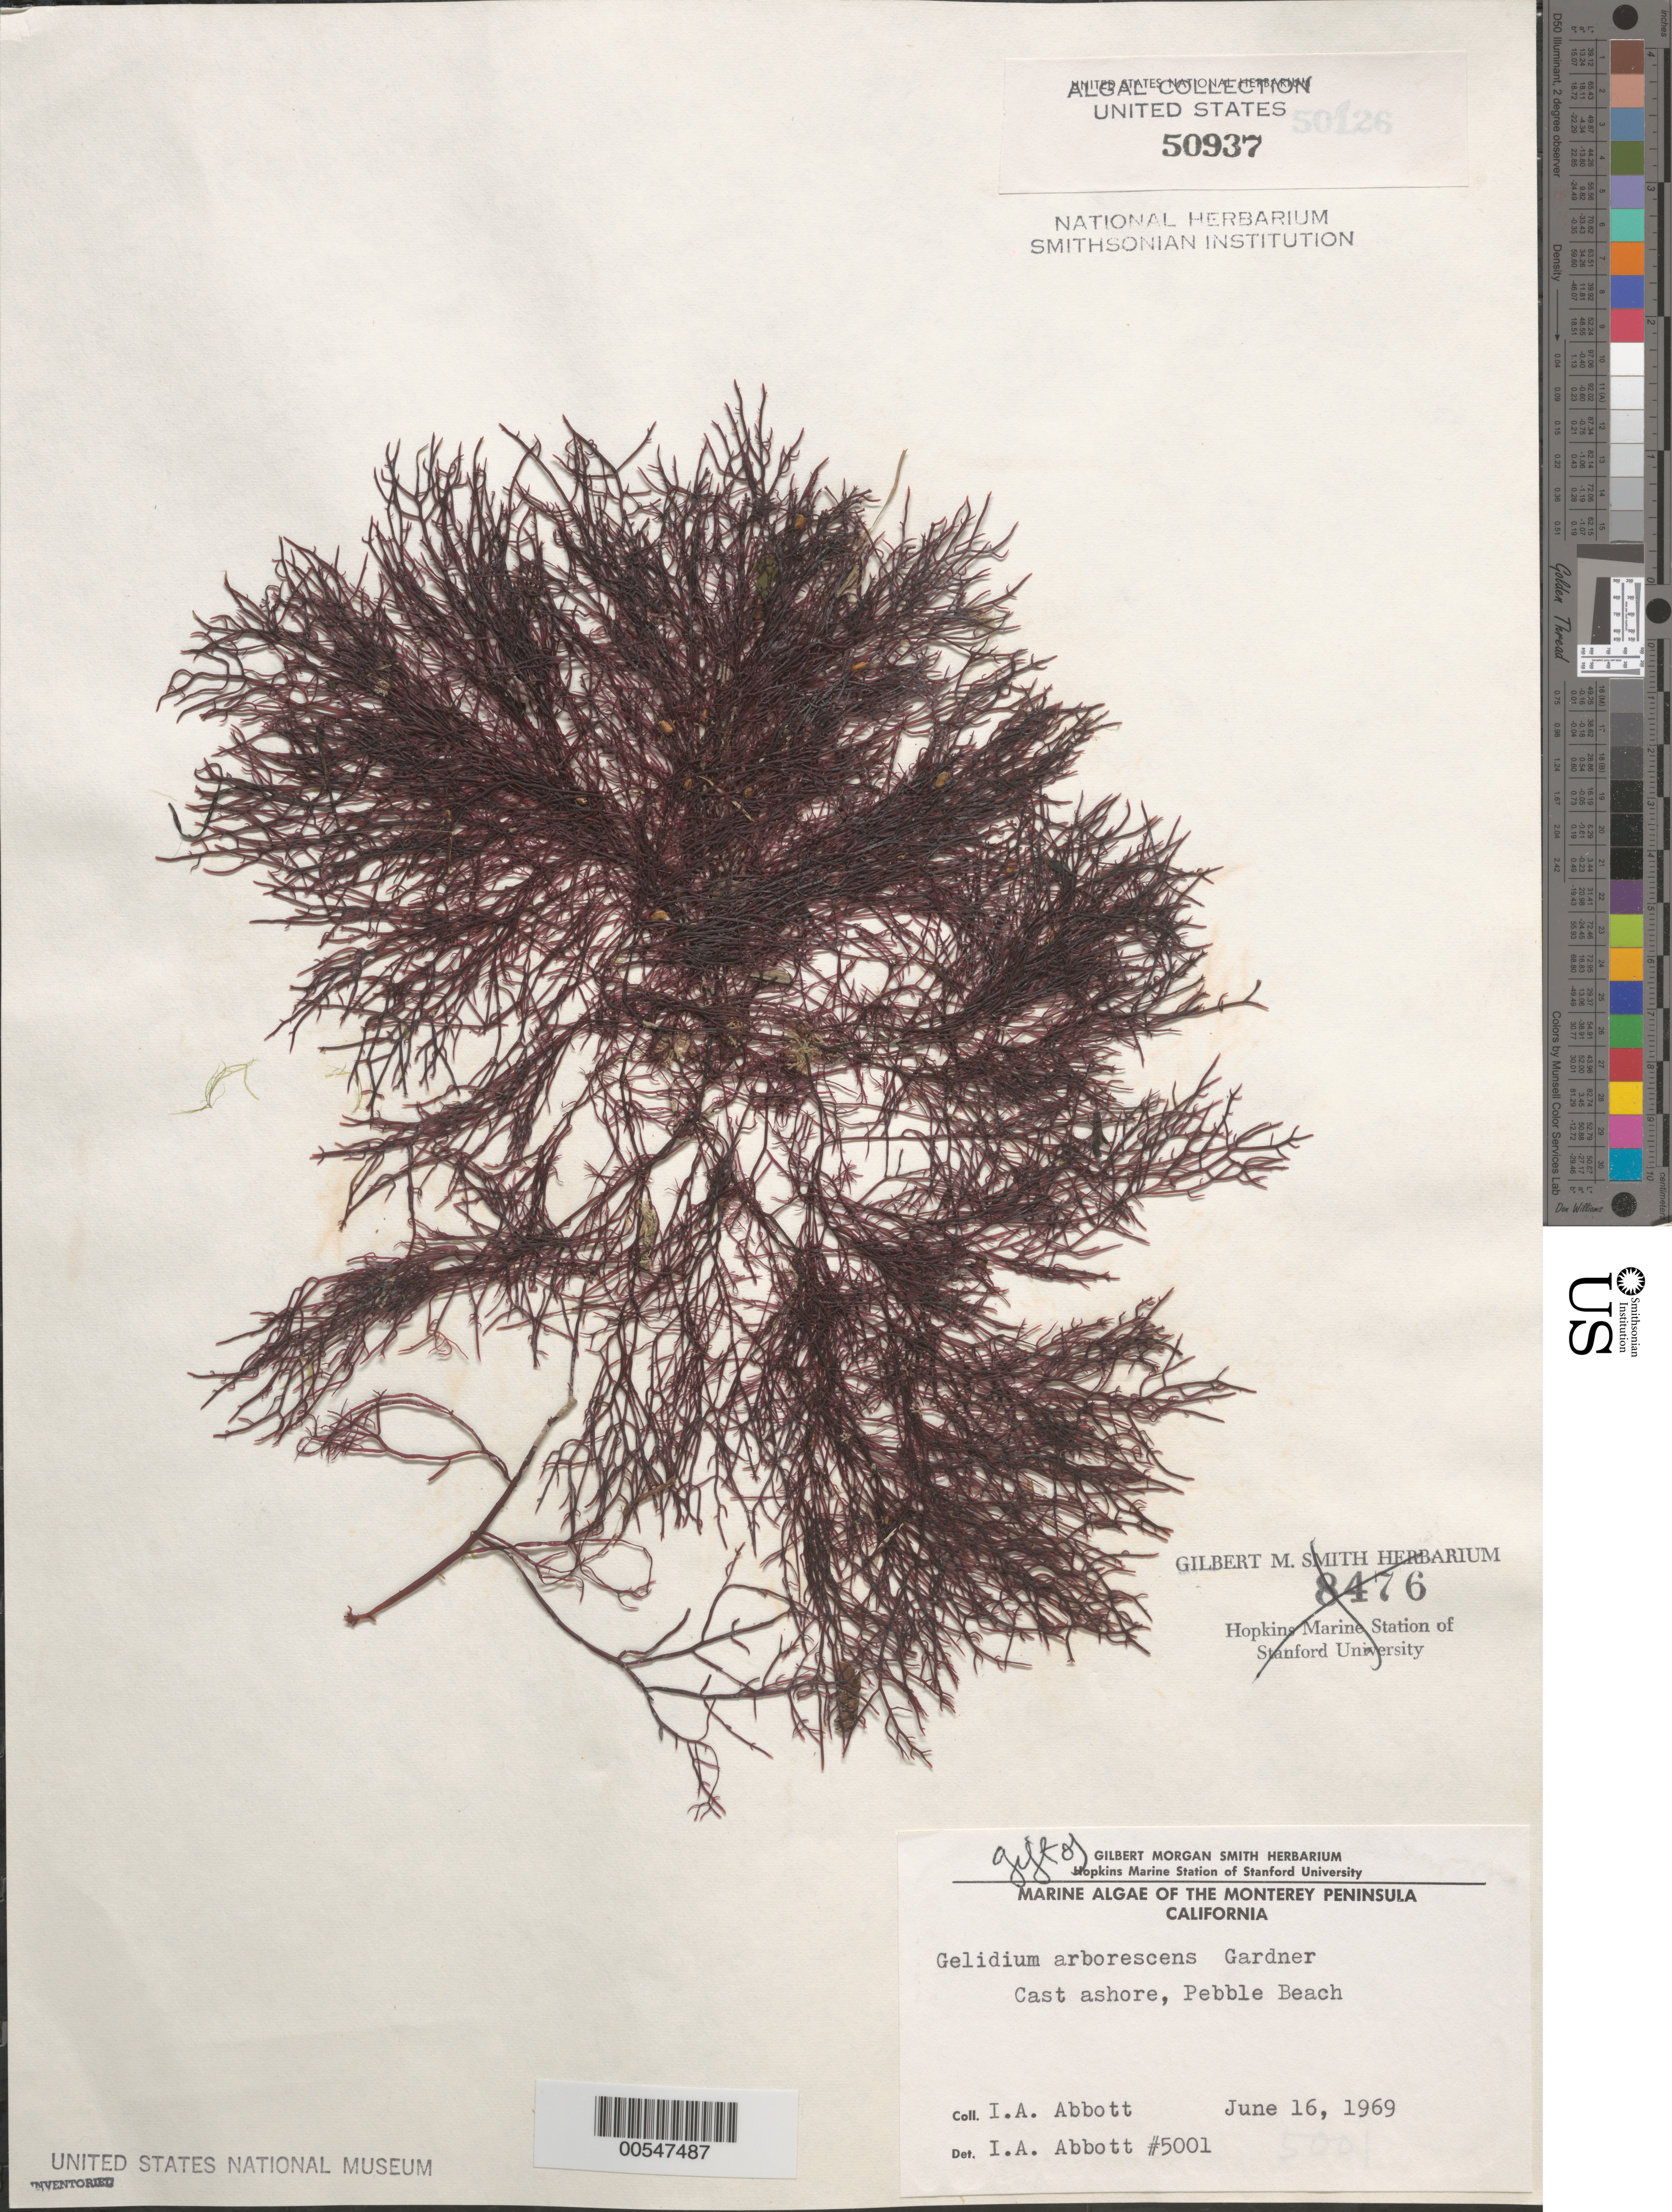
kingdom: Plantae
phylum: Rhodophyta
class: Florideophyceae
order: Gelidiales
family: Gelidiaceae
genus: Gelidium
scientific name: Gelidium arborescens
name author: N.L. Gardner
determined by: Abbott, Isabella A.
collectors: I. A. Abbott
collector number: IAA 5001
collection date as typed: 16 Jun 1969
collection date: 1969-06-16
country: United States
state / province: California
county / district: Monterey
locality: Pebble Beach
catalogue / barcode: US 50937